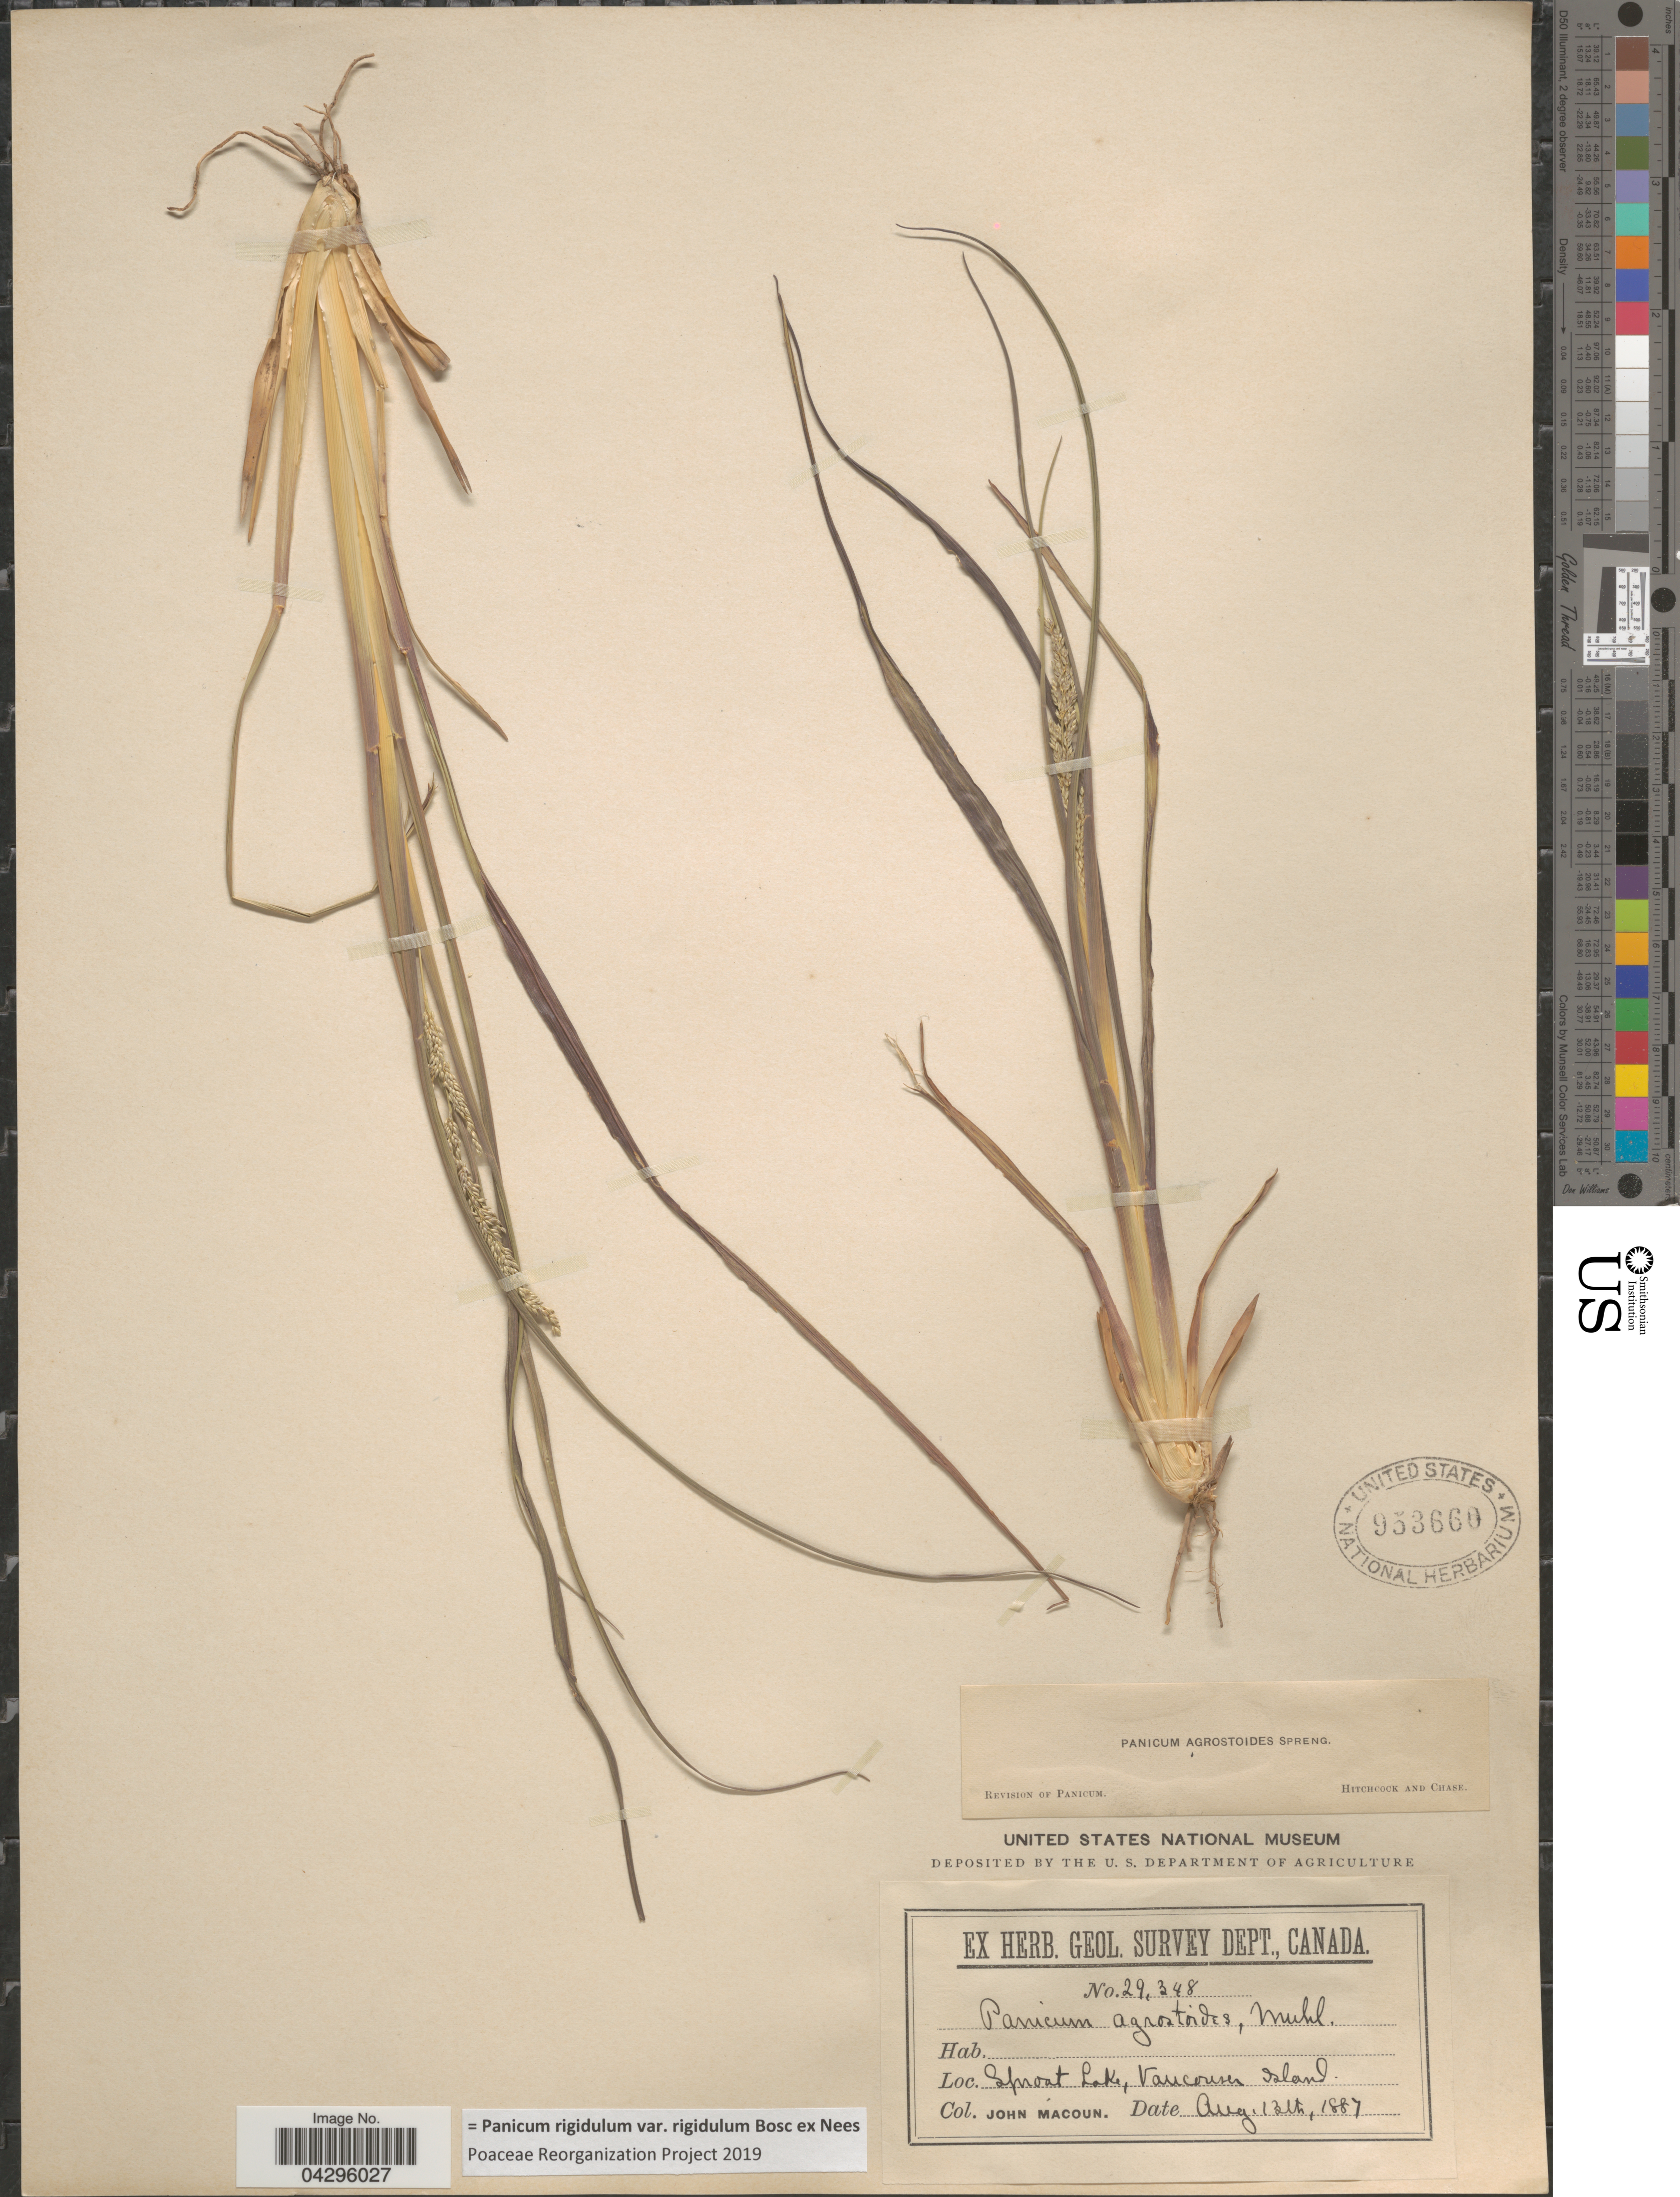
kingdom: Plantae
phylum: Tracheophyta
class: Liliopsida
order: Poales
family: Poaceae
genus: Panicum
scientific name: Panicum rigidulum var. rigidulum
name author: Bosc ex Nees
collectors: J. Macoun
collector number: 29348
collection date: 1887-08-13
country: Canada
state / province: British Columbia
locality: Geol. Survey Dept., Canada. Sproat Lake, Vancouver Island.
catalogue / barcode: US 953660